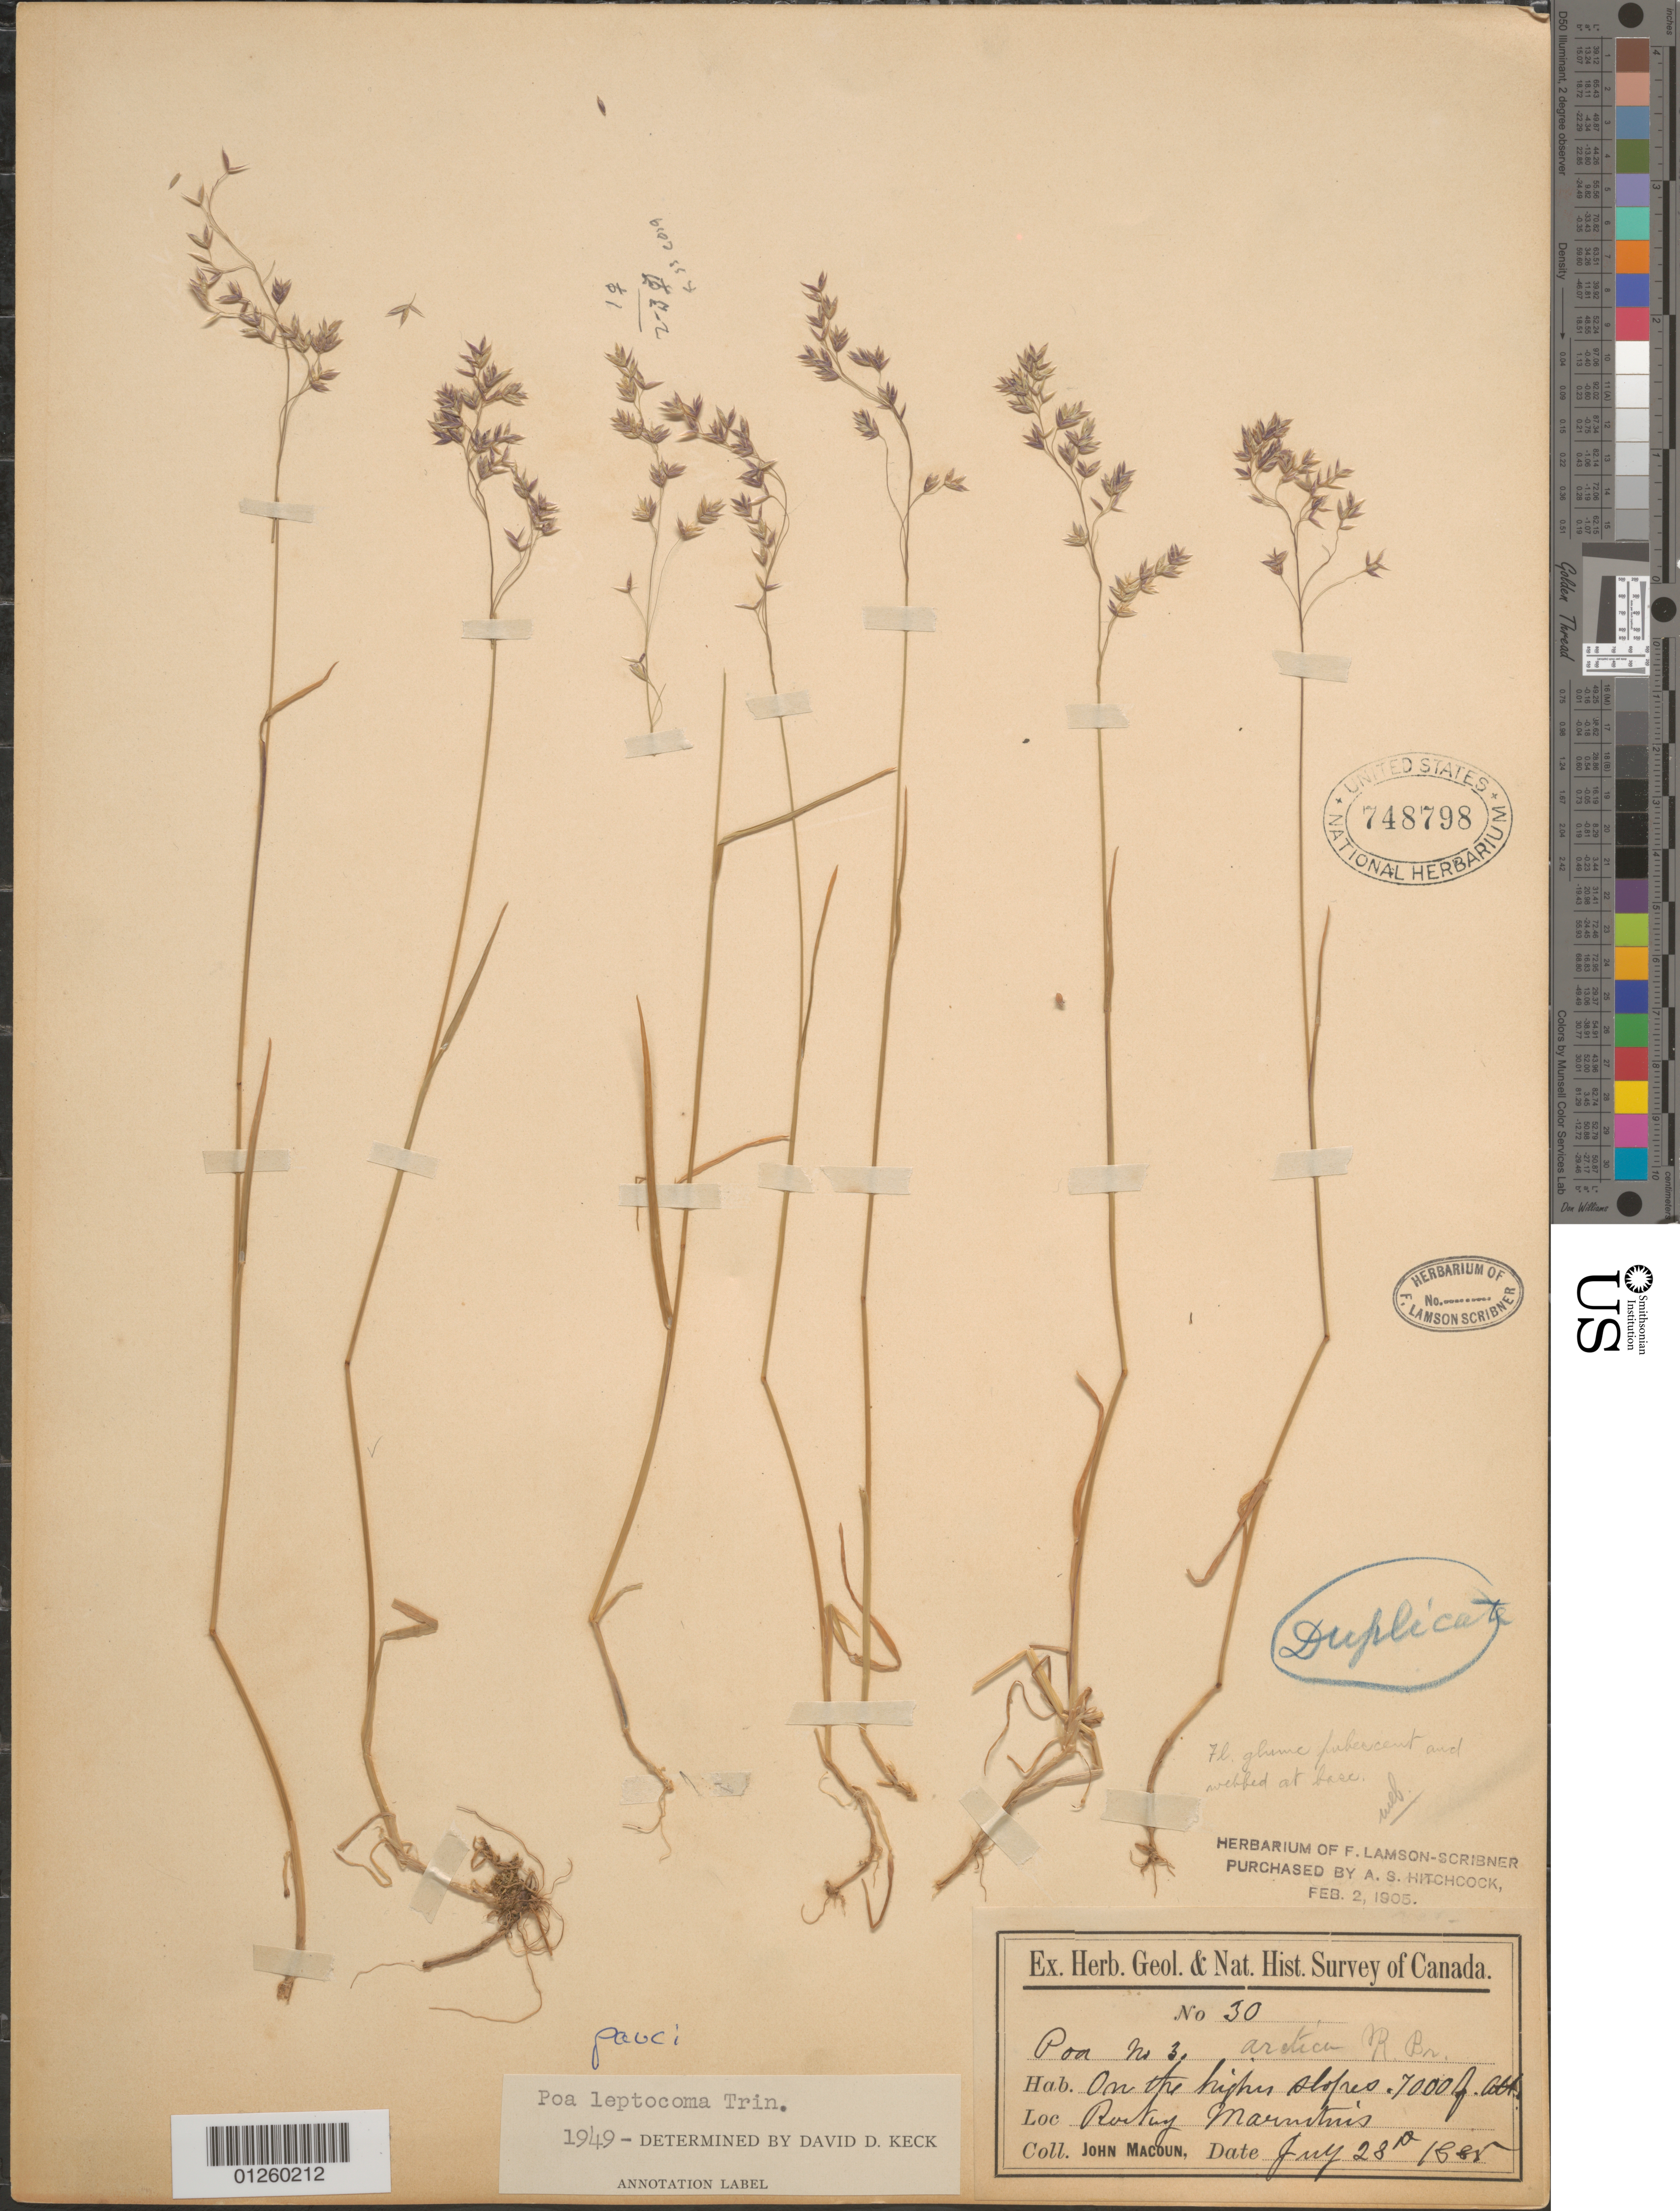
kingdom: Plantae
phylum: Tracheophyta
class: Liliopsida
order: Poales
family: Poaceae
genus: Poa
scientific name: Poa paucispicula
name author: Scribn. & Merr.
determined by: Soreng, Robert J., Research Associate (BOT), Smithsonian Institution - National Museum of Natural History (UNITED STATES)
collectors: J. Macoun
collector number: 30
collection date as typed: July 28, 1888?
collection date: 1888-07-28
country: Canada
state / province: Alberta/ British Columbia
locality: Rocky Mountains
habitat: on the high slopes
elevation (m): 2134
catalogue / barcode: US 748798